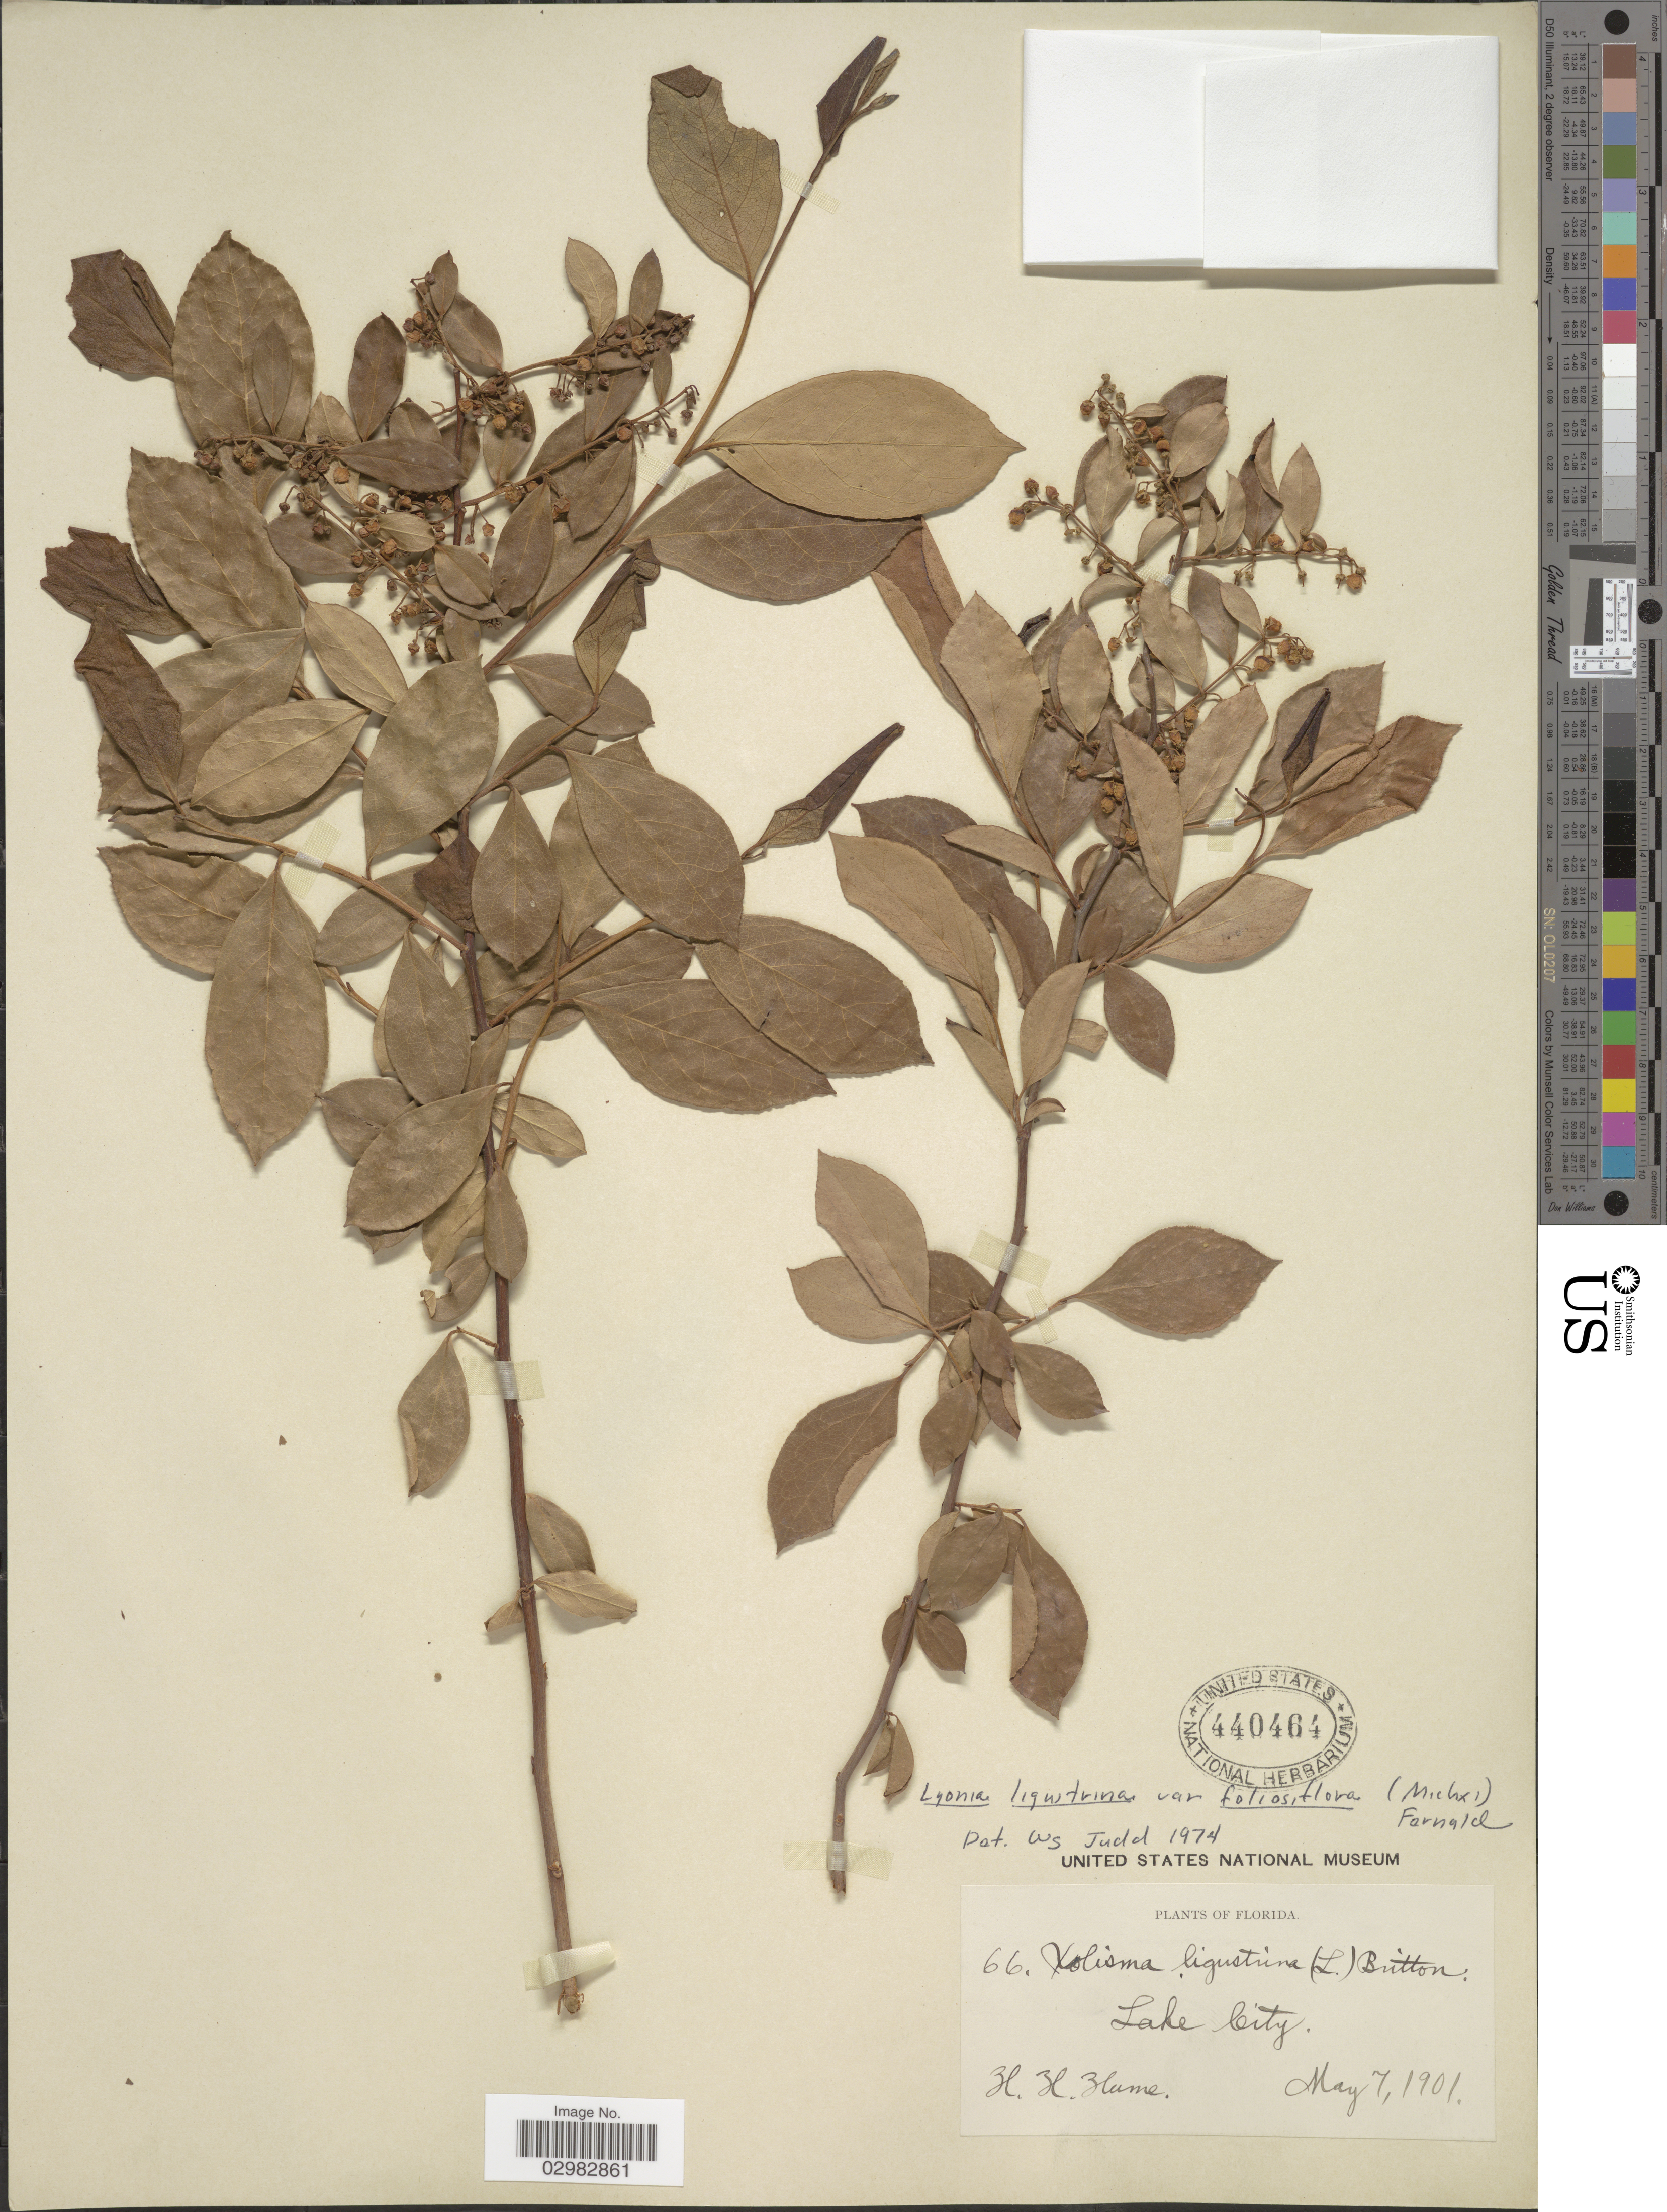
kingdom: Plantae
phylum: Tracheophyta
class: Magnoliopsida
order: Ericales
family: Ericaceae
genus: Lyonia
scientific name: Lyonia ligustrina var. foliosiflora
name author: (Michx.) Fernald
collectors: H. Hume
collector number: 66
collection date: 1901-05-07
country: United States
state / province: Florida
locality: Lake City.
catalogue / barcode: US 440464